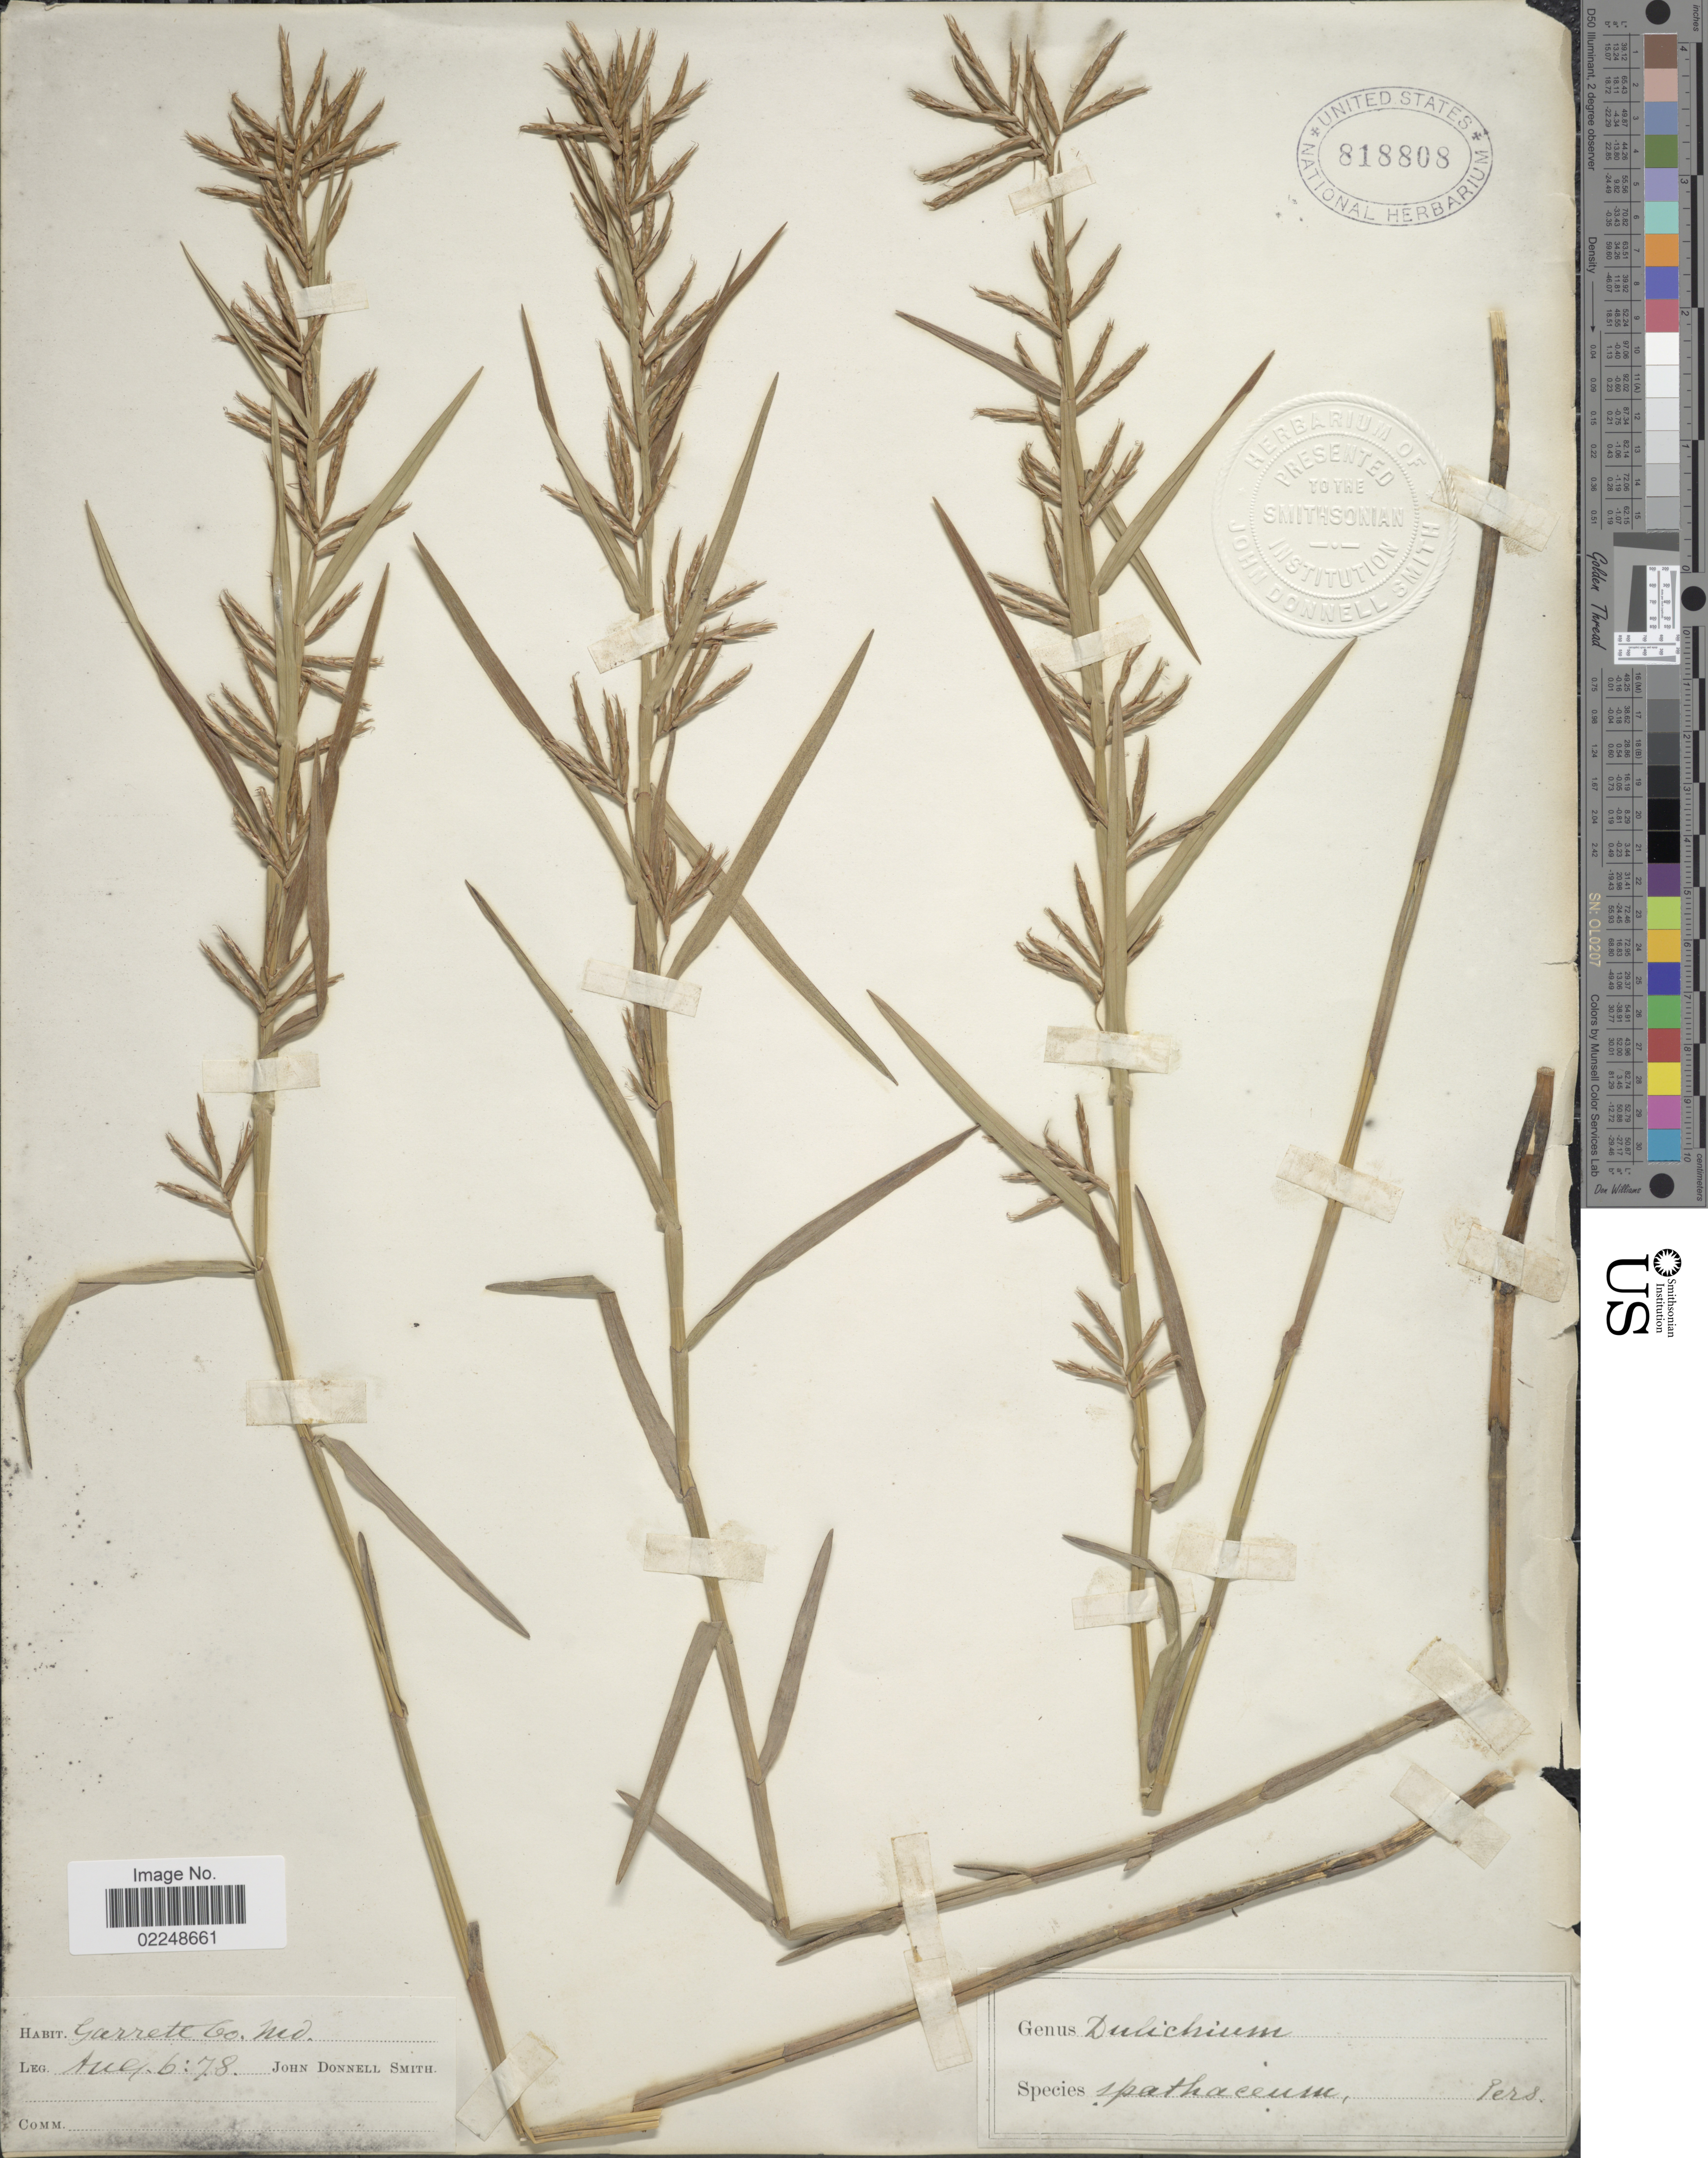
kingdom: Plantae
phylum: Tracheophyta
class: Liliopsida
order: Poales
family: Cyperaceae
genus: Dulichium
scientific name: Dulichium arundinaceum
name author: (L.) Britton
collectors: J. Donnell Smith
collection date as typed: Transcribed d/m/y: 6/8/78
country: United States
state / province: Maryland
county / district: Garrett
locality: Garrett Co.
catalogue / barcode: US 818808